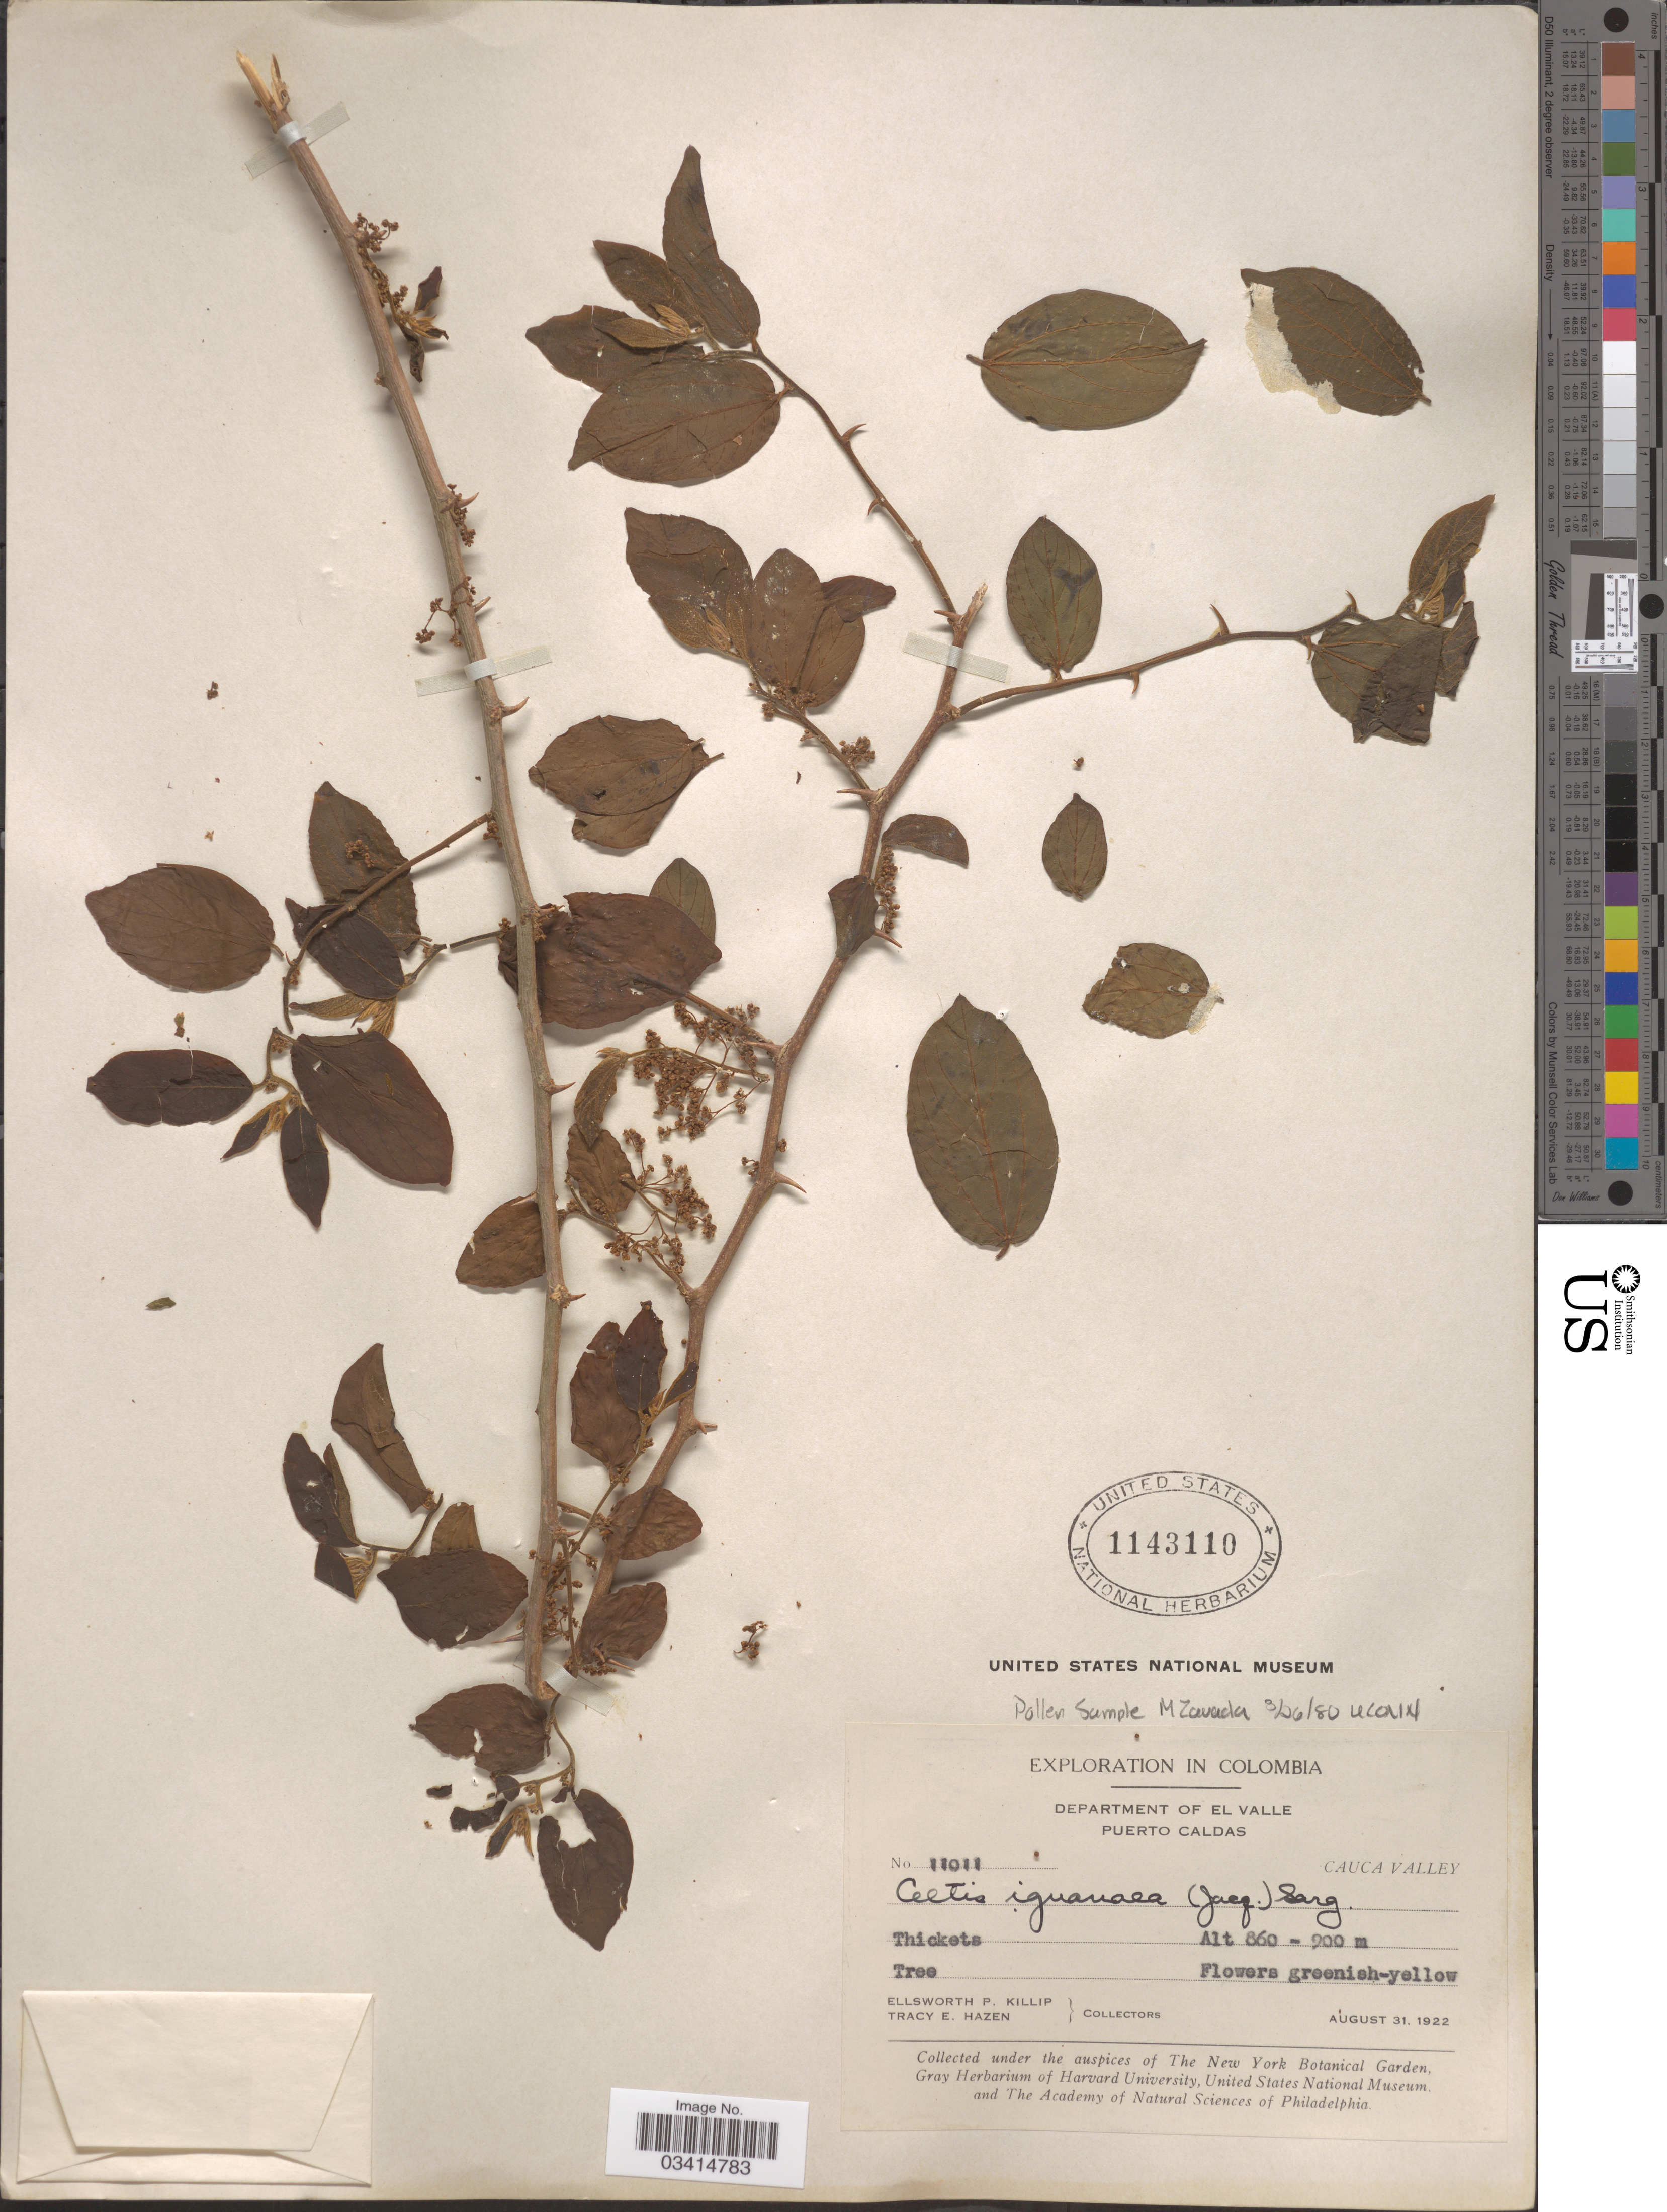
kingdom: Plantae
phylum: Tracheophyta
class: Magnoliopsida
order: Rosales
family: Cannabaceae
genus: Celtis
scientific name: Celtis iguanaea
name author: (Jacq.) Sarg.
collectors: E. P. Killip & T. E. Hazen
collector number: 11011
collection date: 1922-08-31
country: Colombia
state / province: Valle del Cauca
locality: Department of El Valle. Puerto Caldas. Cauca Valley.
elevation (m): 860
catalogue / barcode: US 1143110